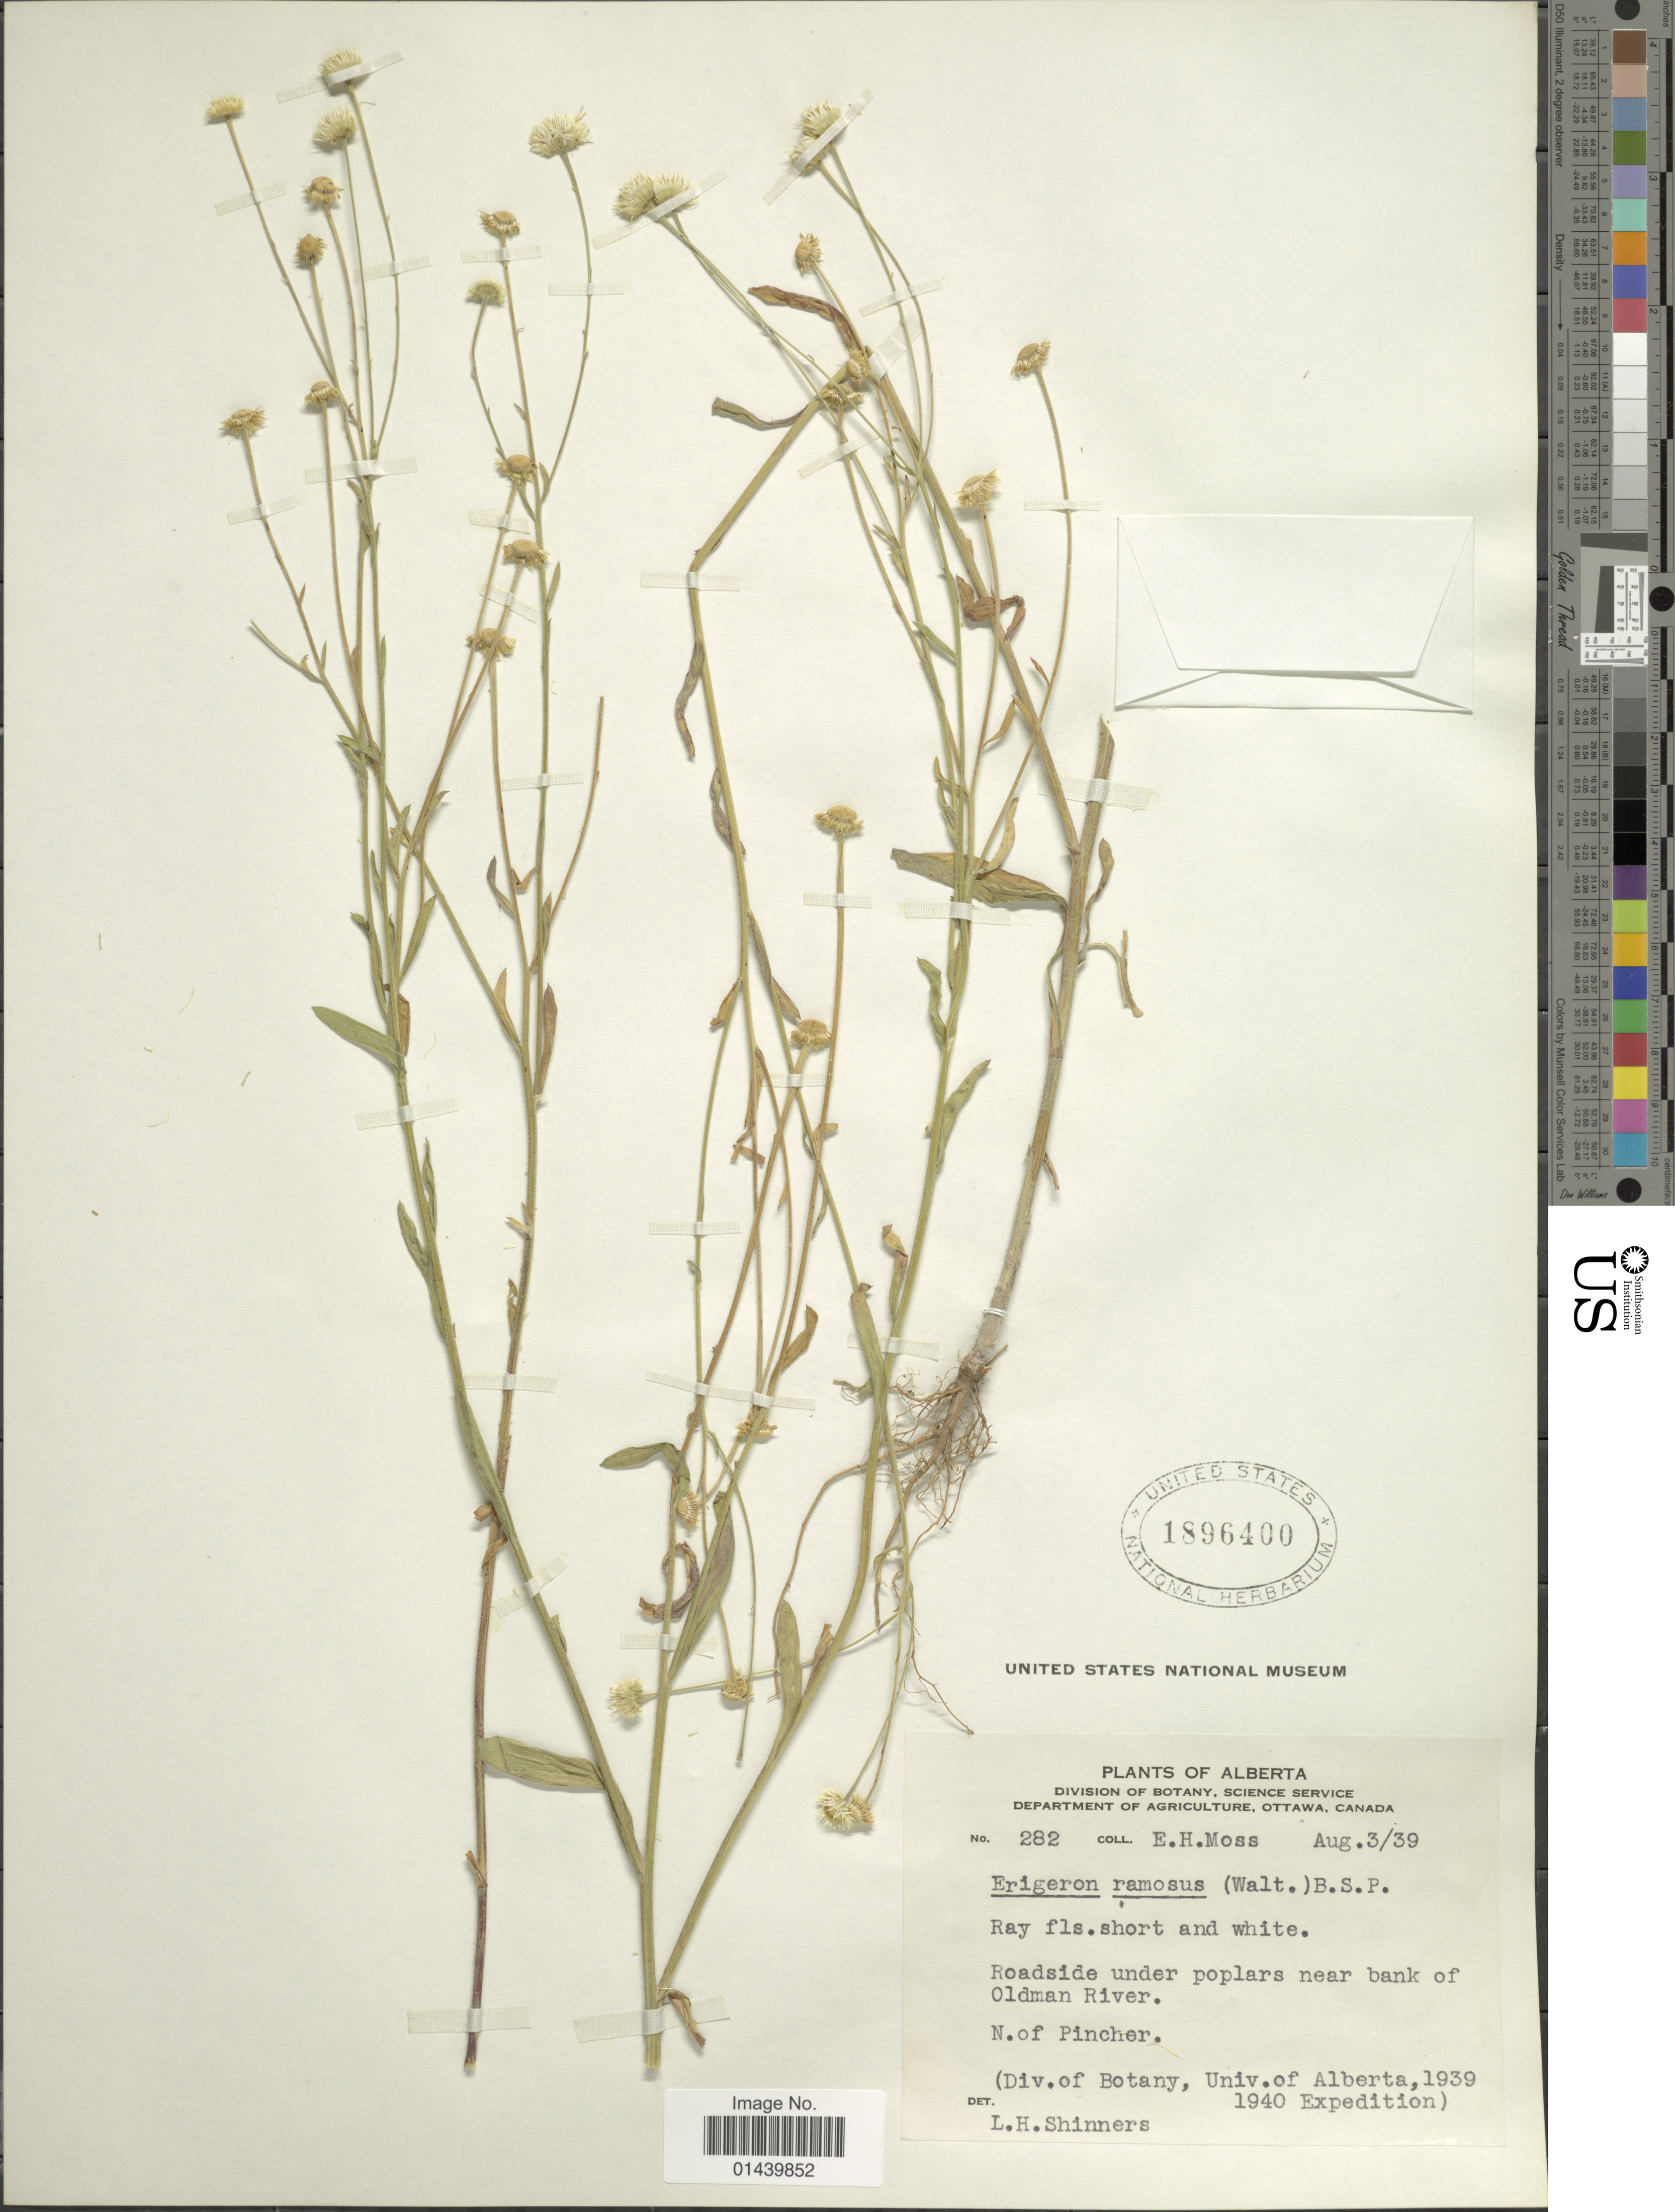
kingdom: Plantae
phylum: Tracheophyta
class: Magnoliopsida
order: Asterales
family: Asteraceae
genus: Erigeron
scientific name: Erigeron strigosus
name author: Muhl. ex Willd.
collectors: E. Moss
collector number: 282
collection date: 1939-08-03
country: Canada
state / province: Alberta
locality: Roadside under poplars near bank of Oldman River. N. of Pincher.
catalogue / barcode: US 1896400